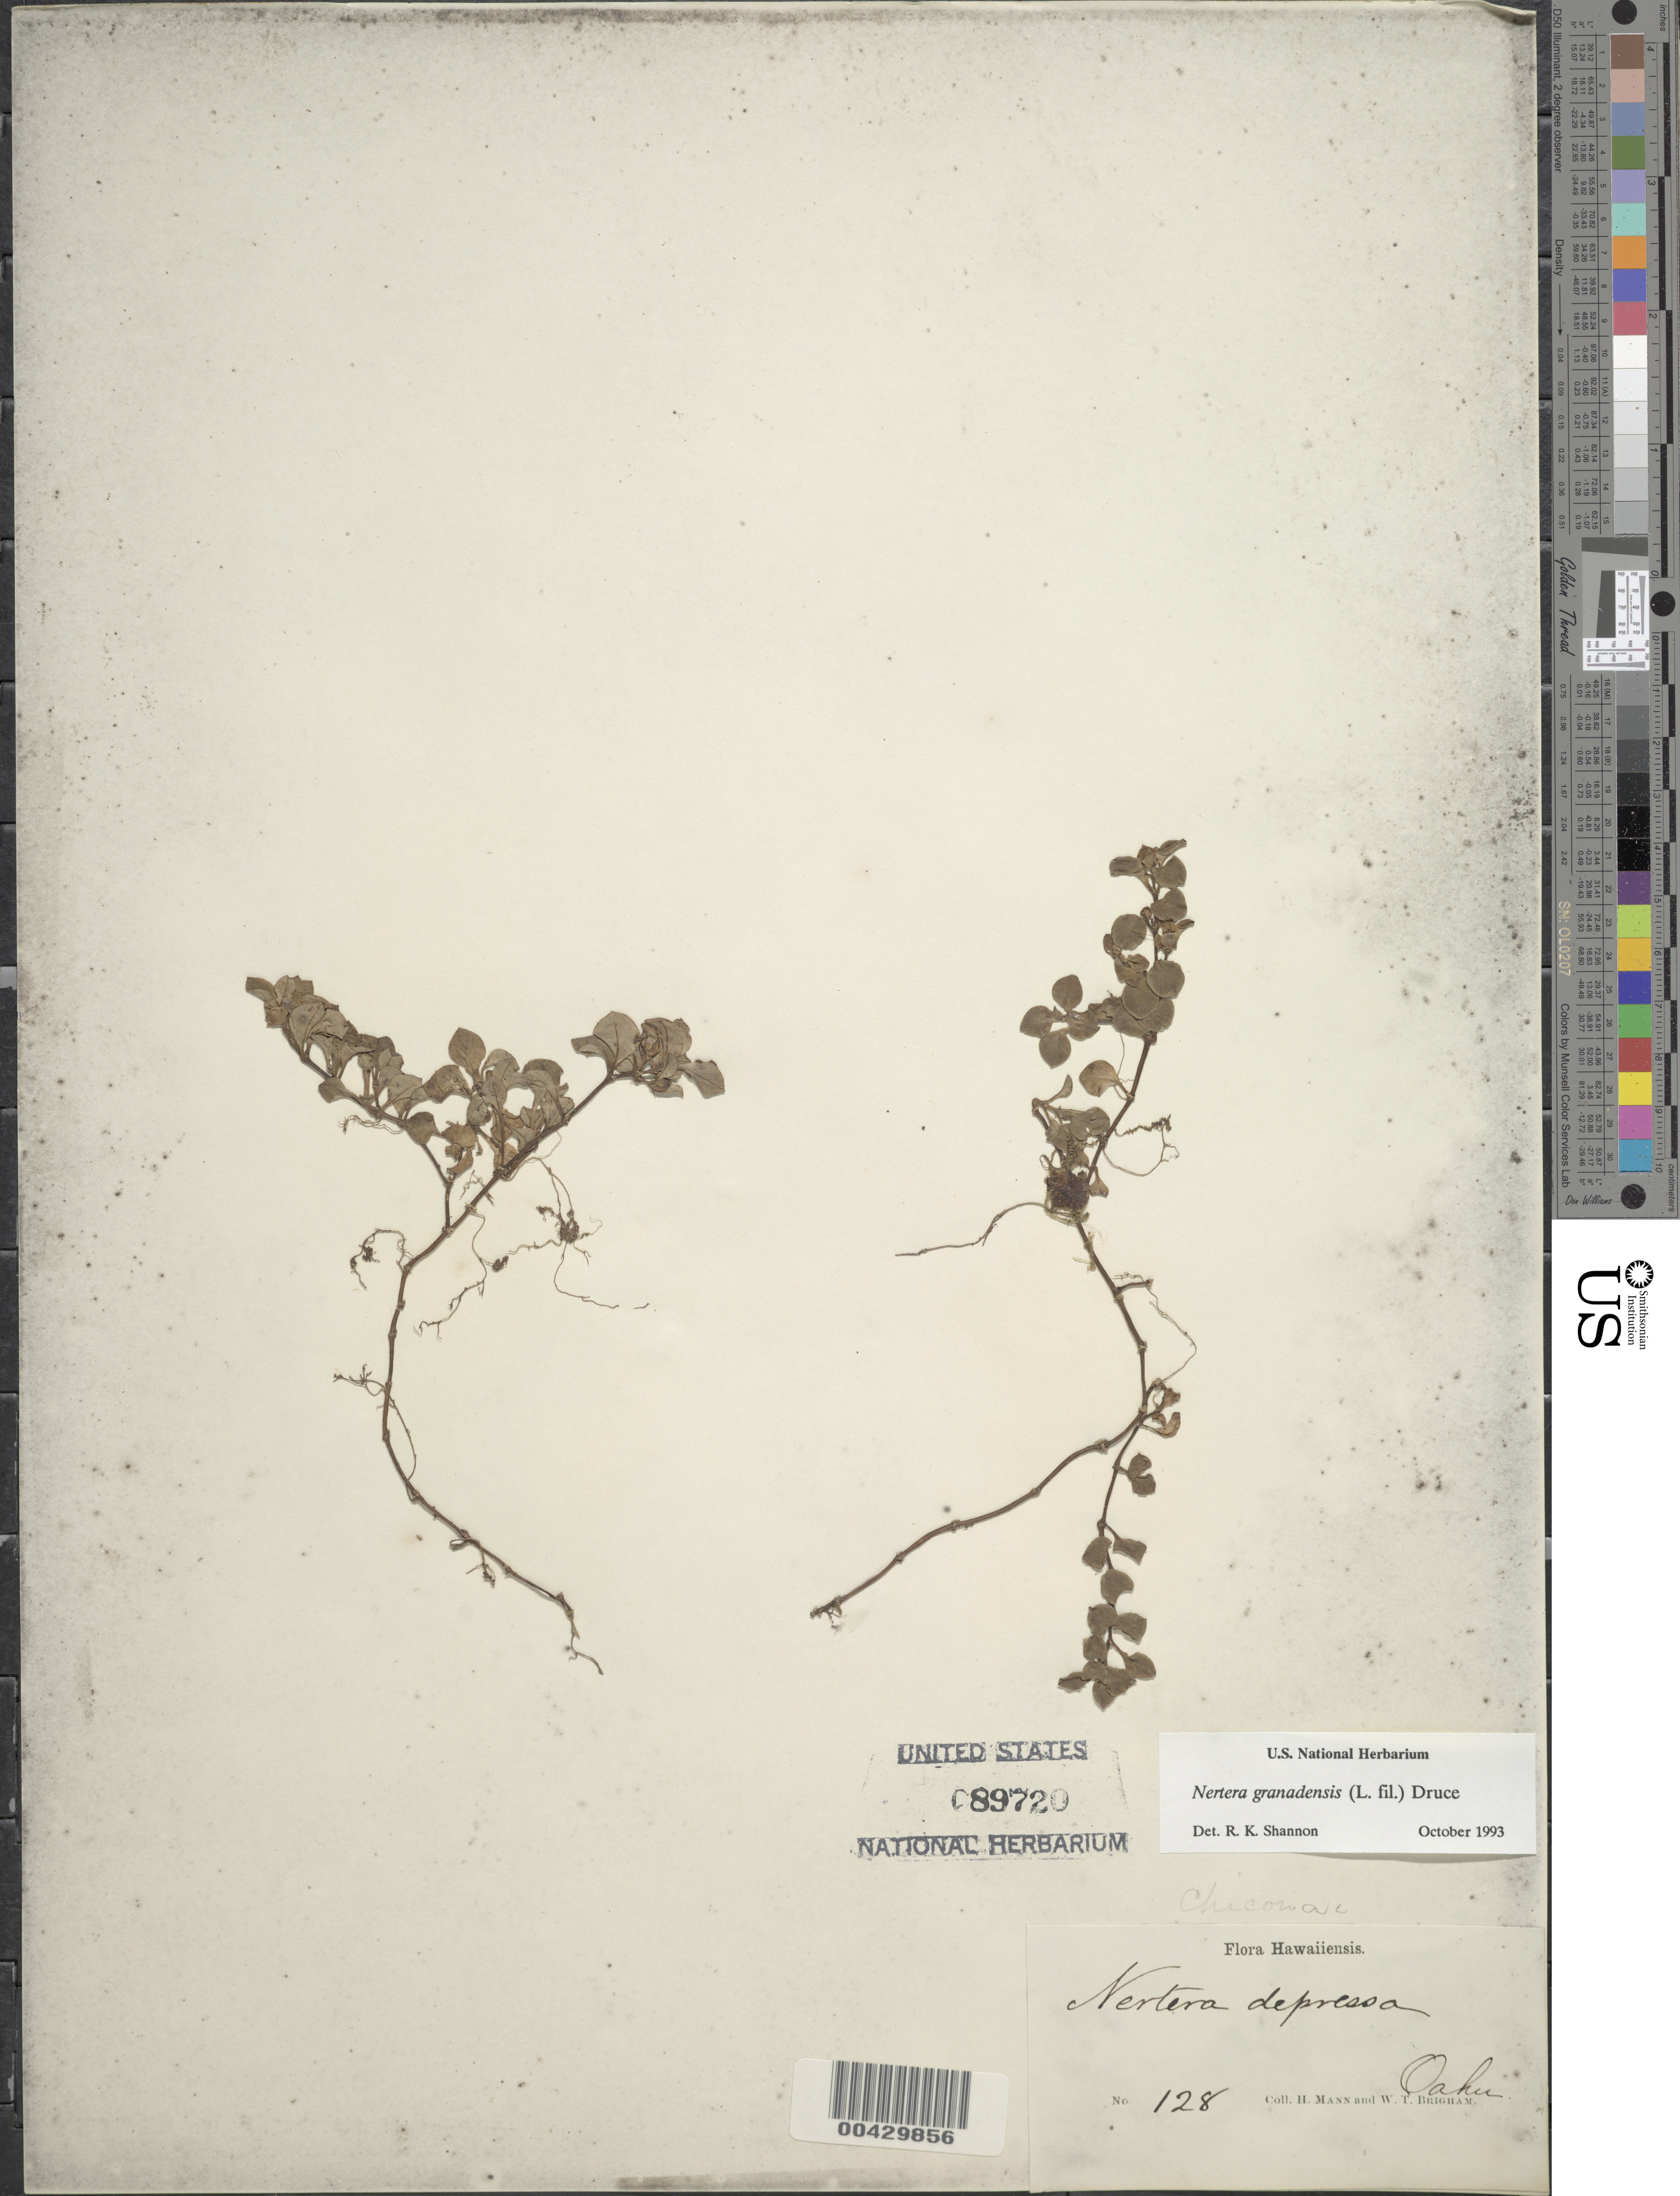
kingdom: Plantae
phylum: Tracheophyta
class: Magnoliopsida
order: Gentianales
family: Rubiaceae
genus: Nertera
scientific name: Nertera granadensis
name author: (Mutis ex L. f.) Druce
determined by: Shannon, R. K., (UNITED STATES)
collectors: H. Mann & W. T. Brigham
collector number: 128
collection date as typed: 1900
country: United States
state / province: Hawaii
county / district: Honolulu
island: Oahu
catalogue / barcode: US 89720